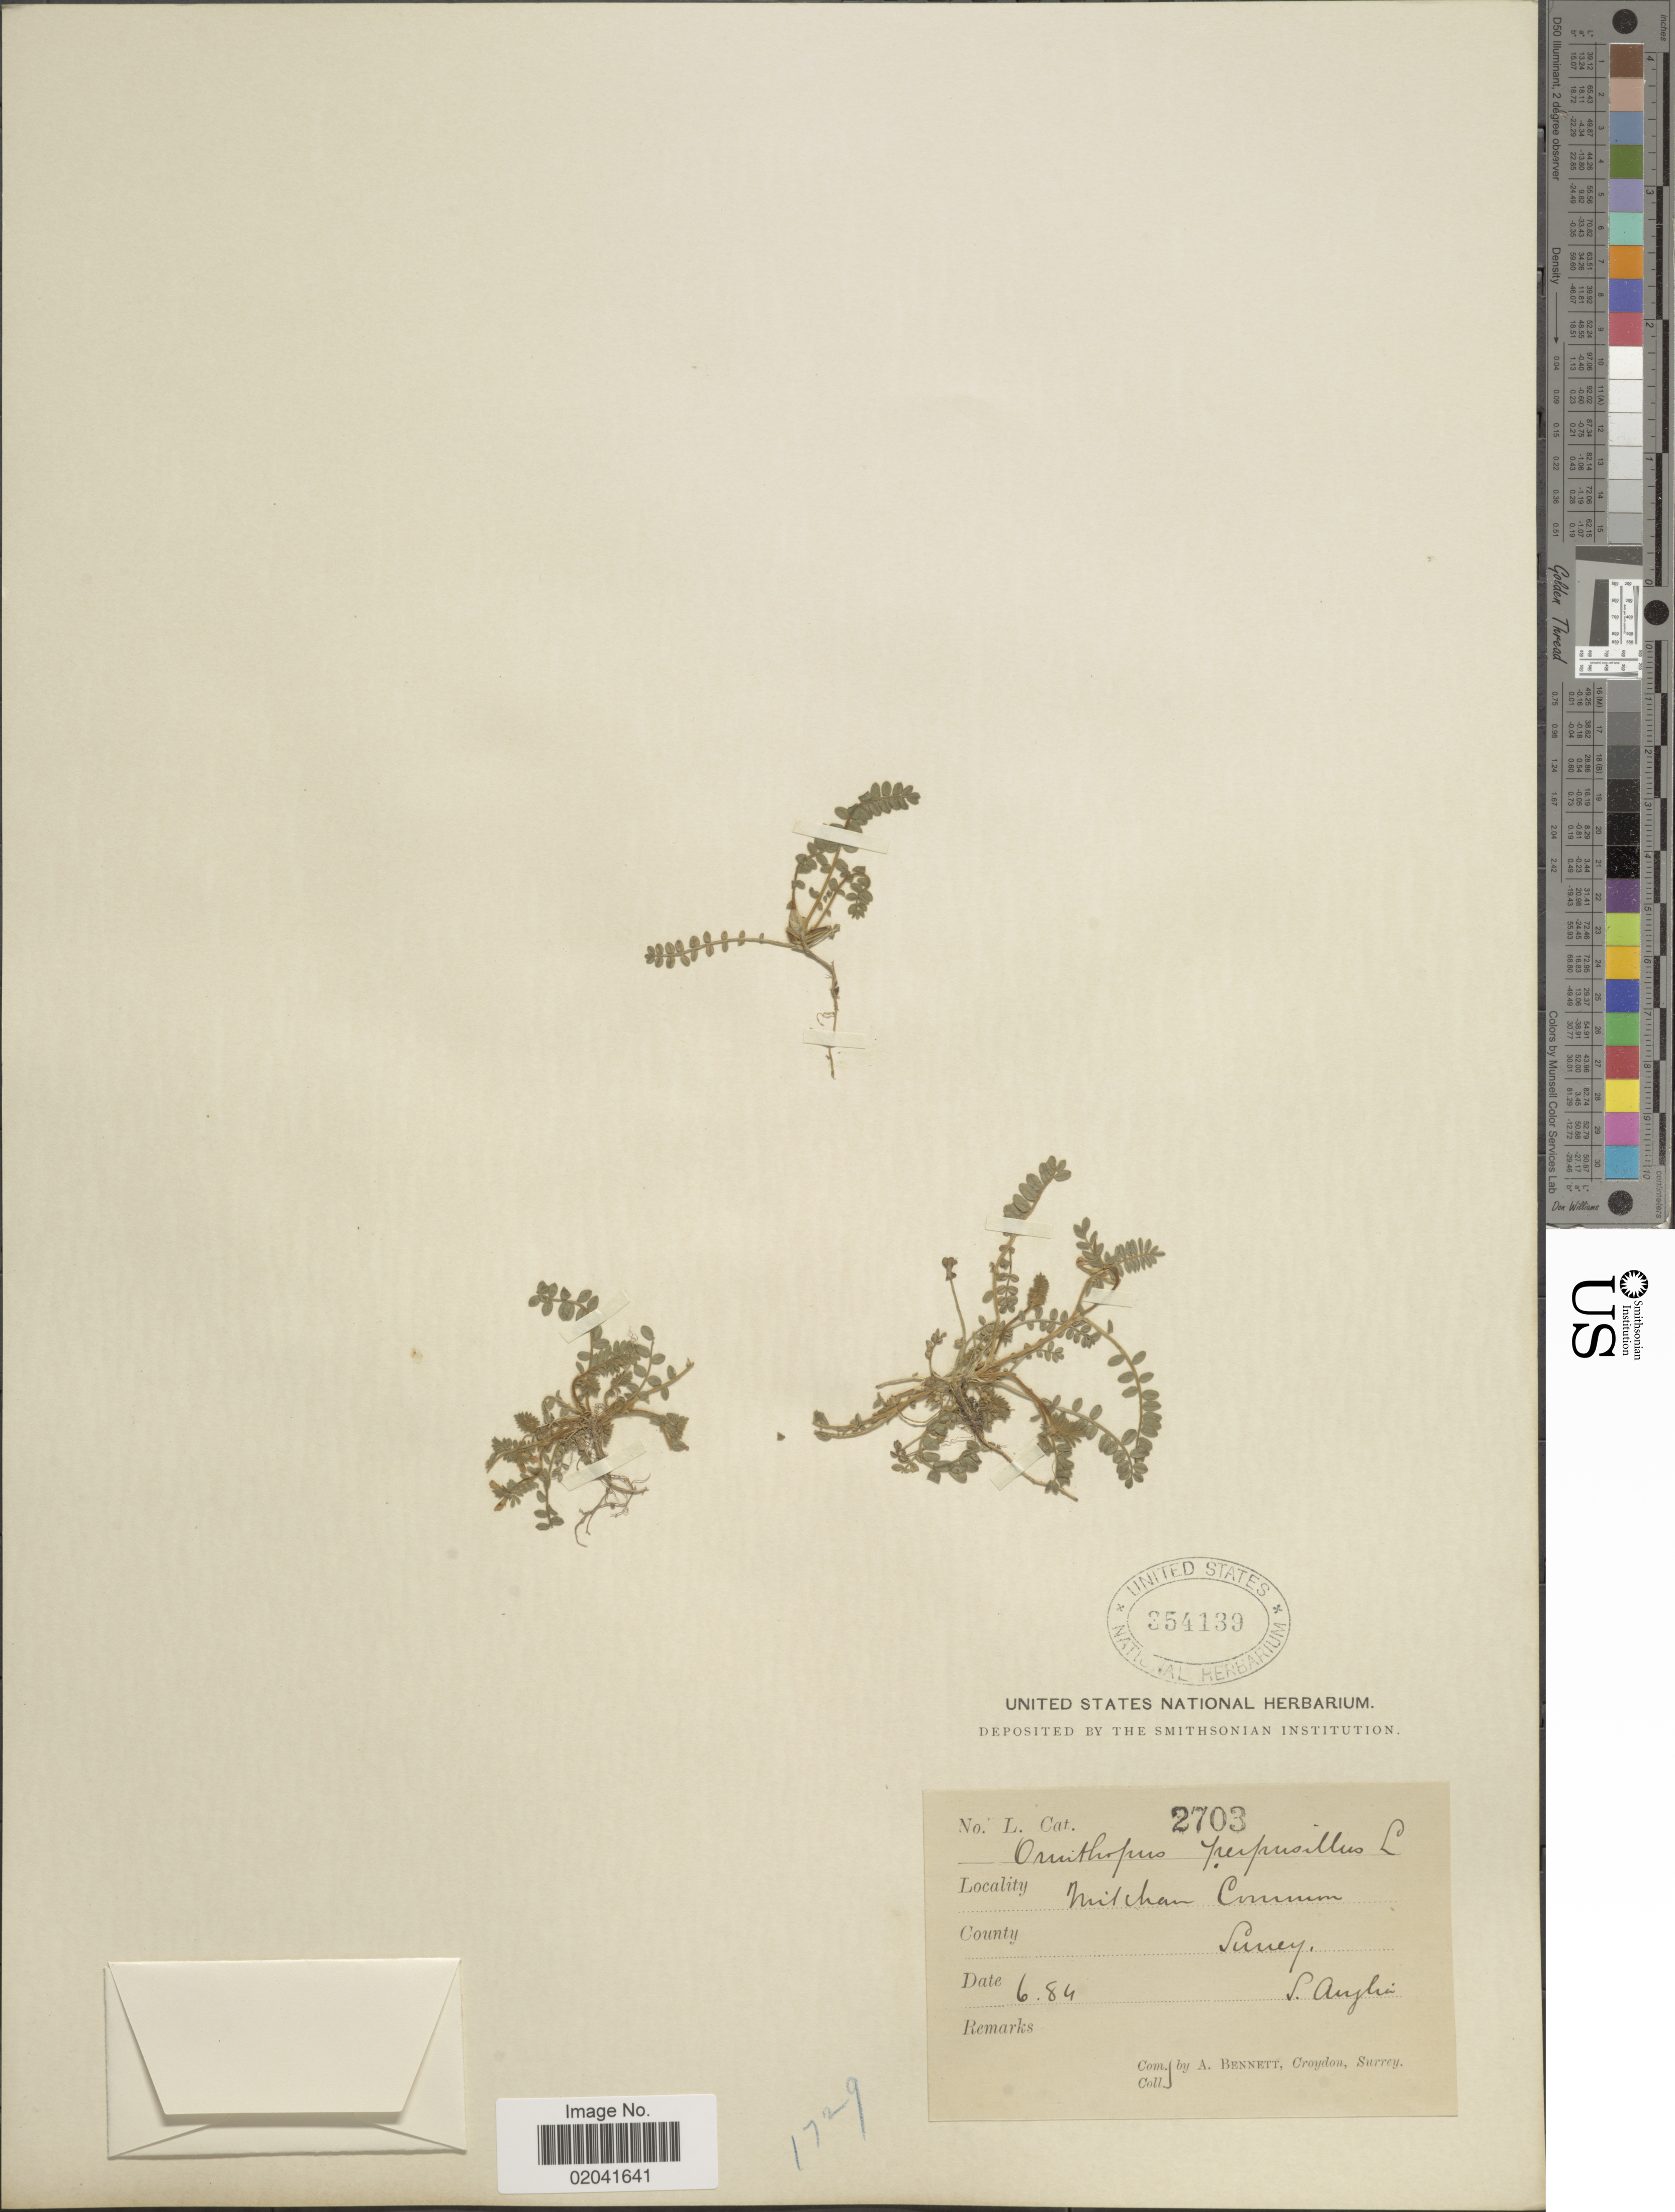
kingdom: Plantae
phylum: Tracheophyta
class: Magnoliopsida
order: Fabales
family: Fabaceae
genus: Ornithopus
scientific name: Ornithopus perpusillus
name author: L.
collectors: A. Bennett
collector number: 2703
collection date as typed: Transcribed d/m/y: /6/84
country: United Kingdom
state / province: England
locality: Mitchan C [illegible text], Surrey, S.Anglia.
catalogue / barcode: US 354139